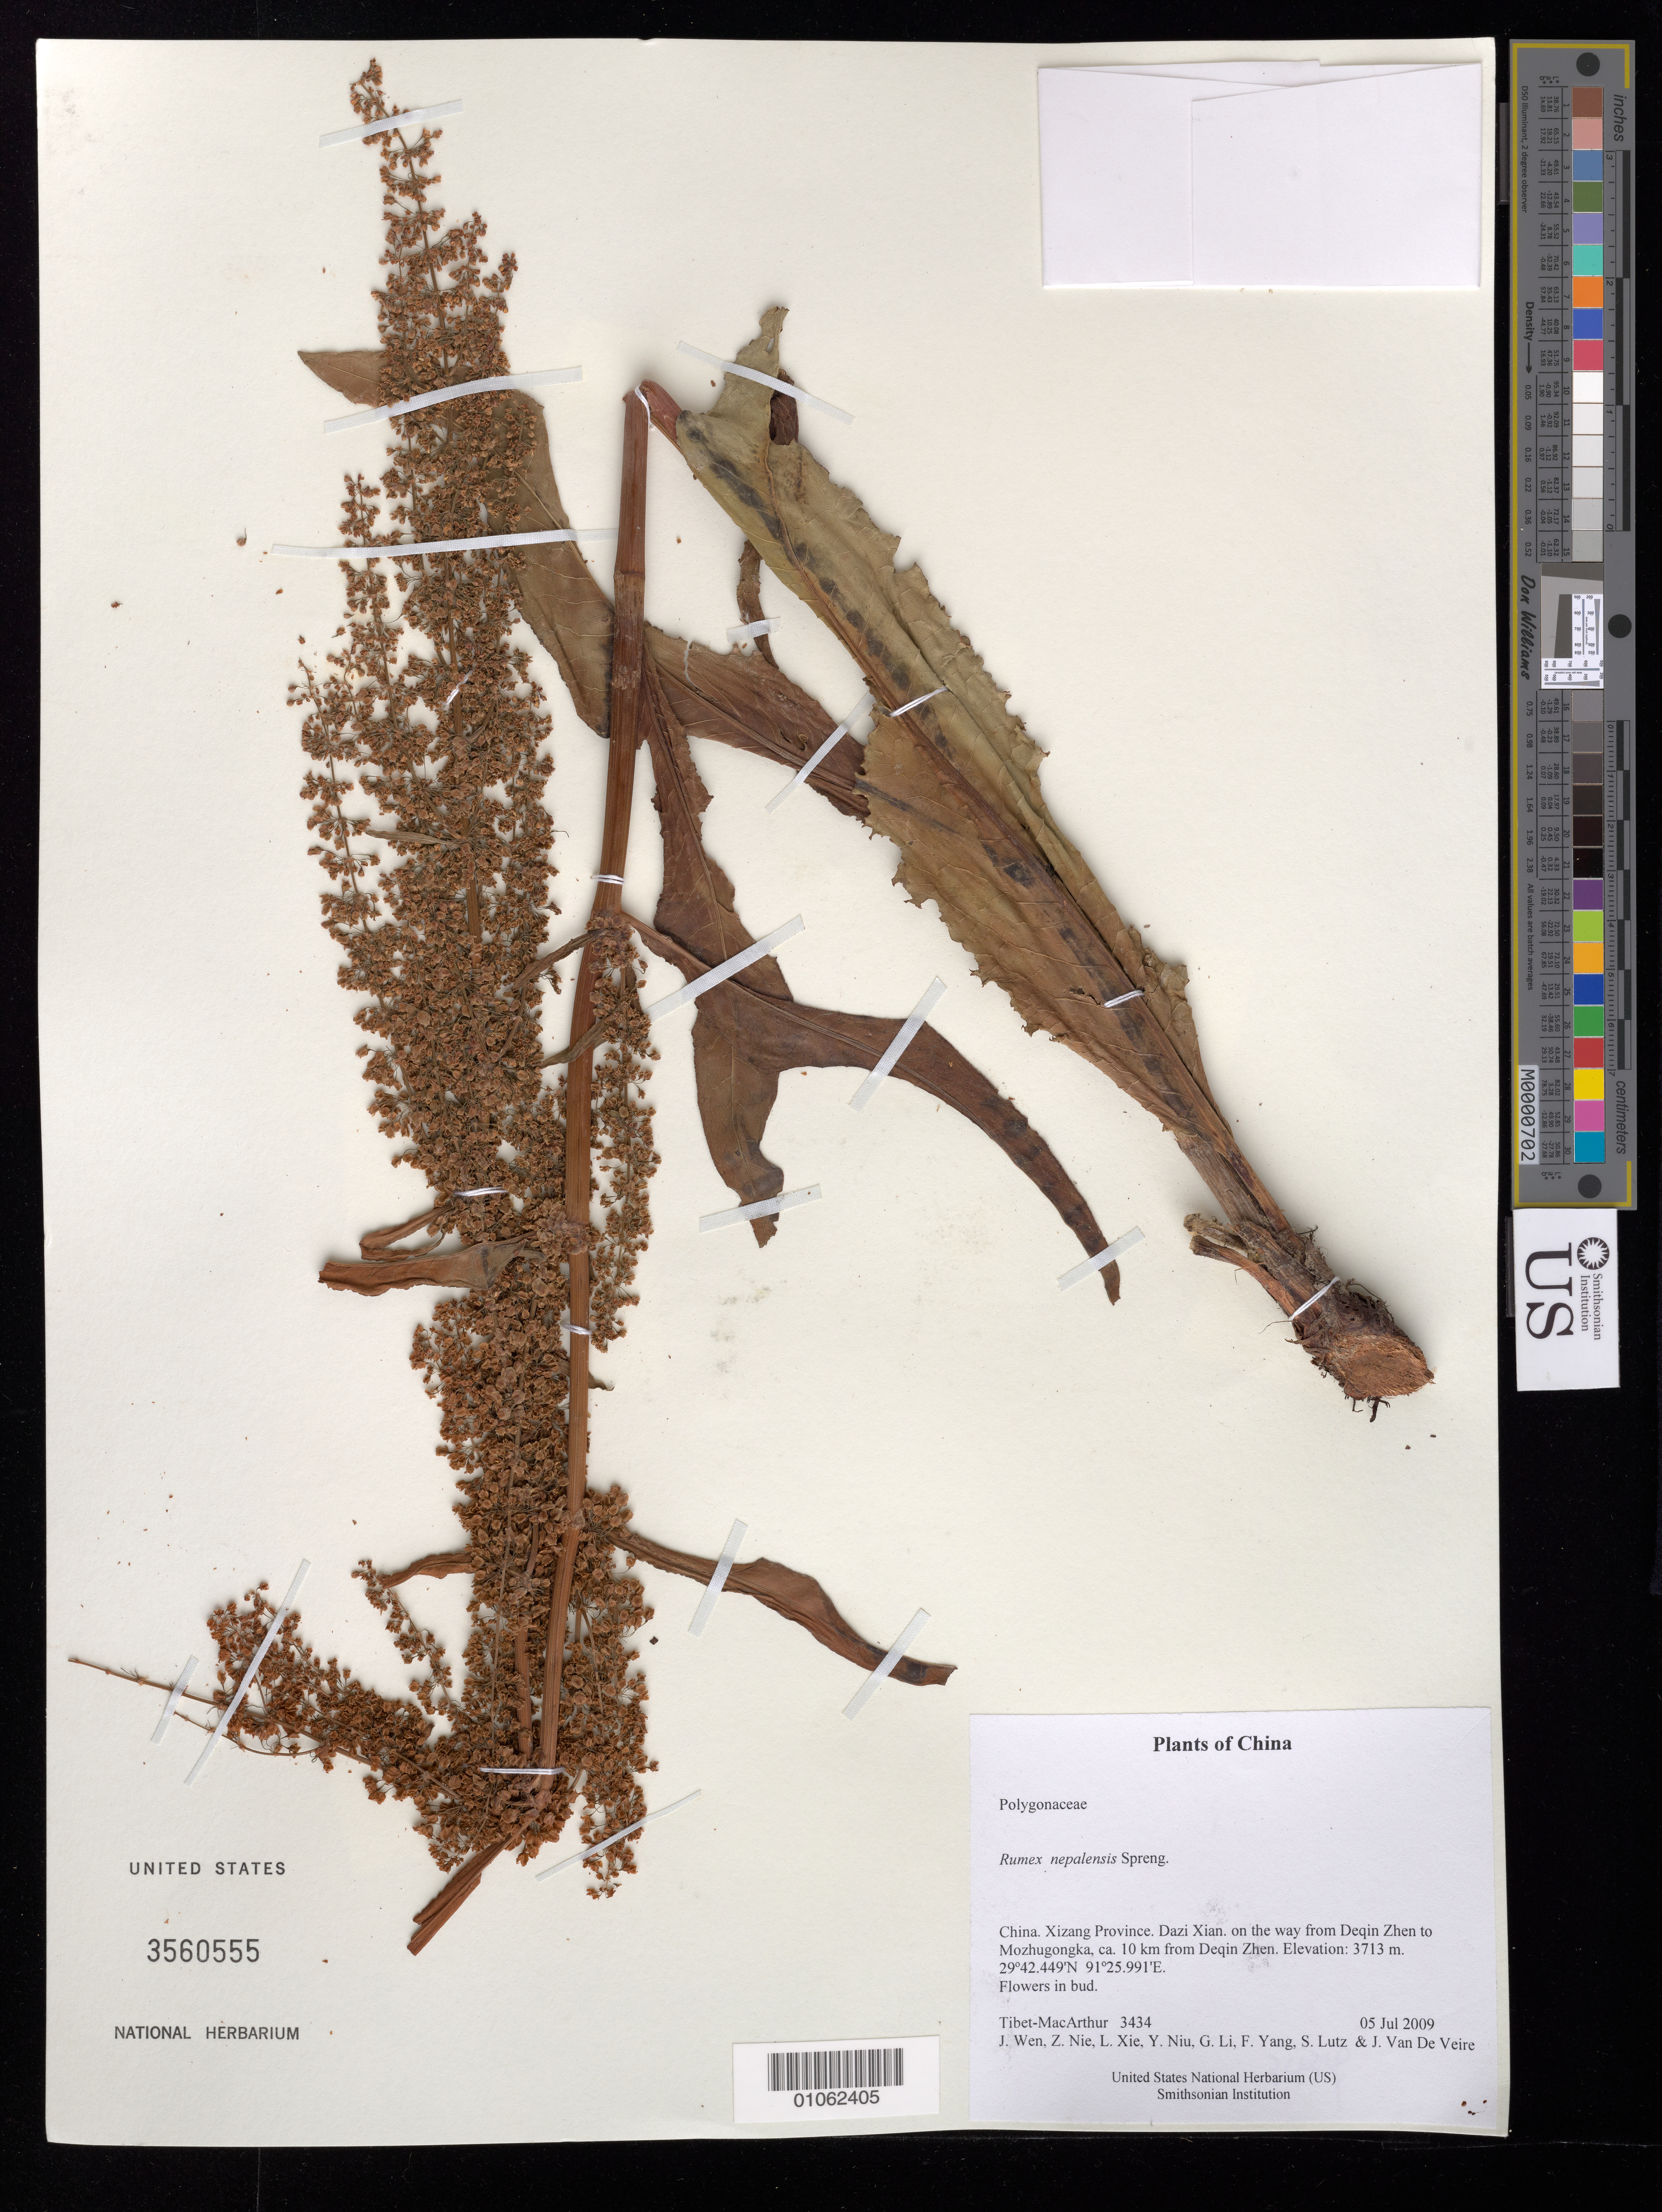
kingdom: Plantae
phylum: Tracheophyta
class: Magnoliopsida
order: Caryophyllales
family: Polygonaceae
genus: Rumex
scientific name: Rumex nepalensis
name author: Spreng.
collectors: Tibet-MacArthur, J. Wen, Z. Nie, L. Xie, Y. Niu, G. Li, F. Yang, S. Lutz & J. Van De Veire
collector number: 3434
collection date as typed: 05 Jul 2009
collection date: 2009-07-05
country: China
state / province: Xizang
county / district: Dazi Xian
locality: on the way from Deqin Zhen to Mozhugongka, ca. 10 km from Deqin Zhen.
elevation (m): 3713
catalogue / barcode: US 3560555